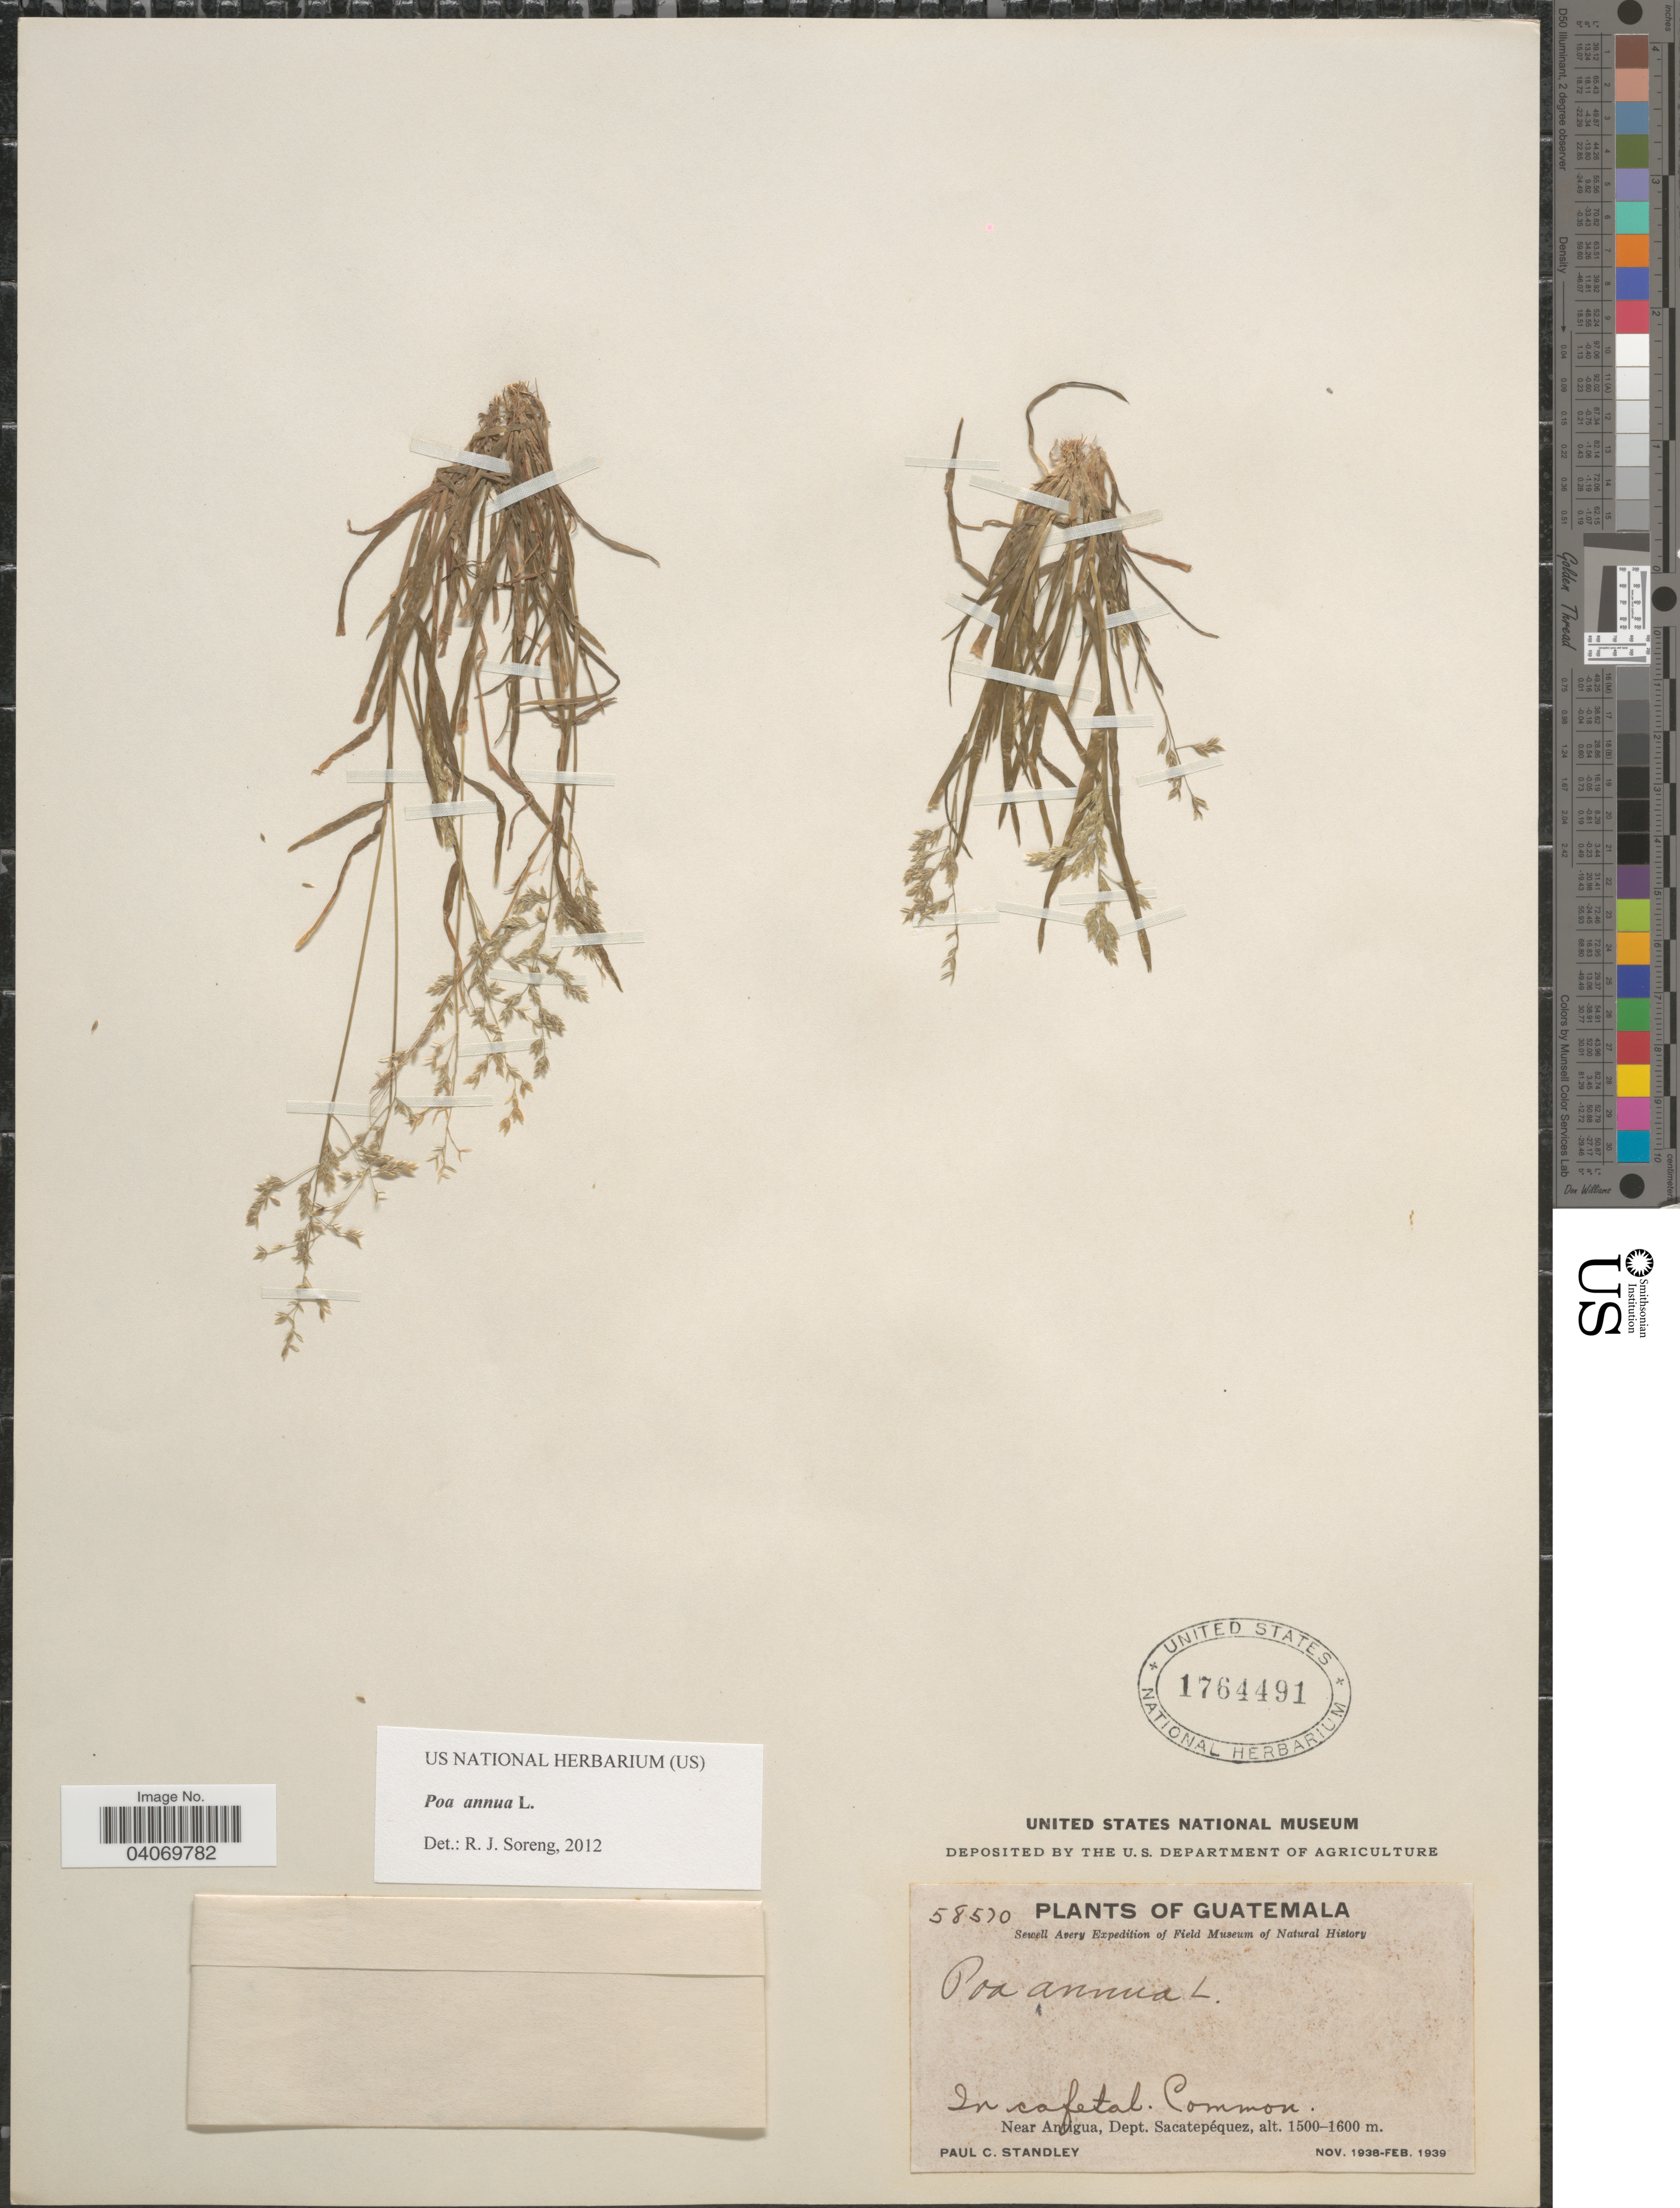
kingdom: Plantae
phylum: Tracheophyta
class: Liliopsida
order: Poales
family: Poaceae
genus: Poa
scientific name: Poa annua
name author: L.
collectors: P. C. Standley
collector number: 58570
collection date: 1938-11/1939-02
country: Guatemala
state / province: Sacatepequez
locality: Sewell Avey Expedition of Field Museum of Natural History. In cafetal. Near Antigua, Dept. Sacatepéquez.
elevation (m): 1500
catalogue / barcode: US 1764491